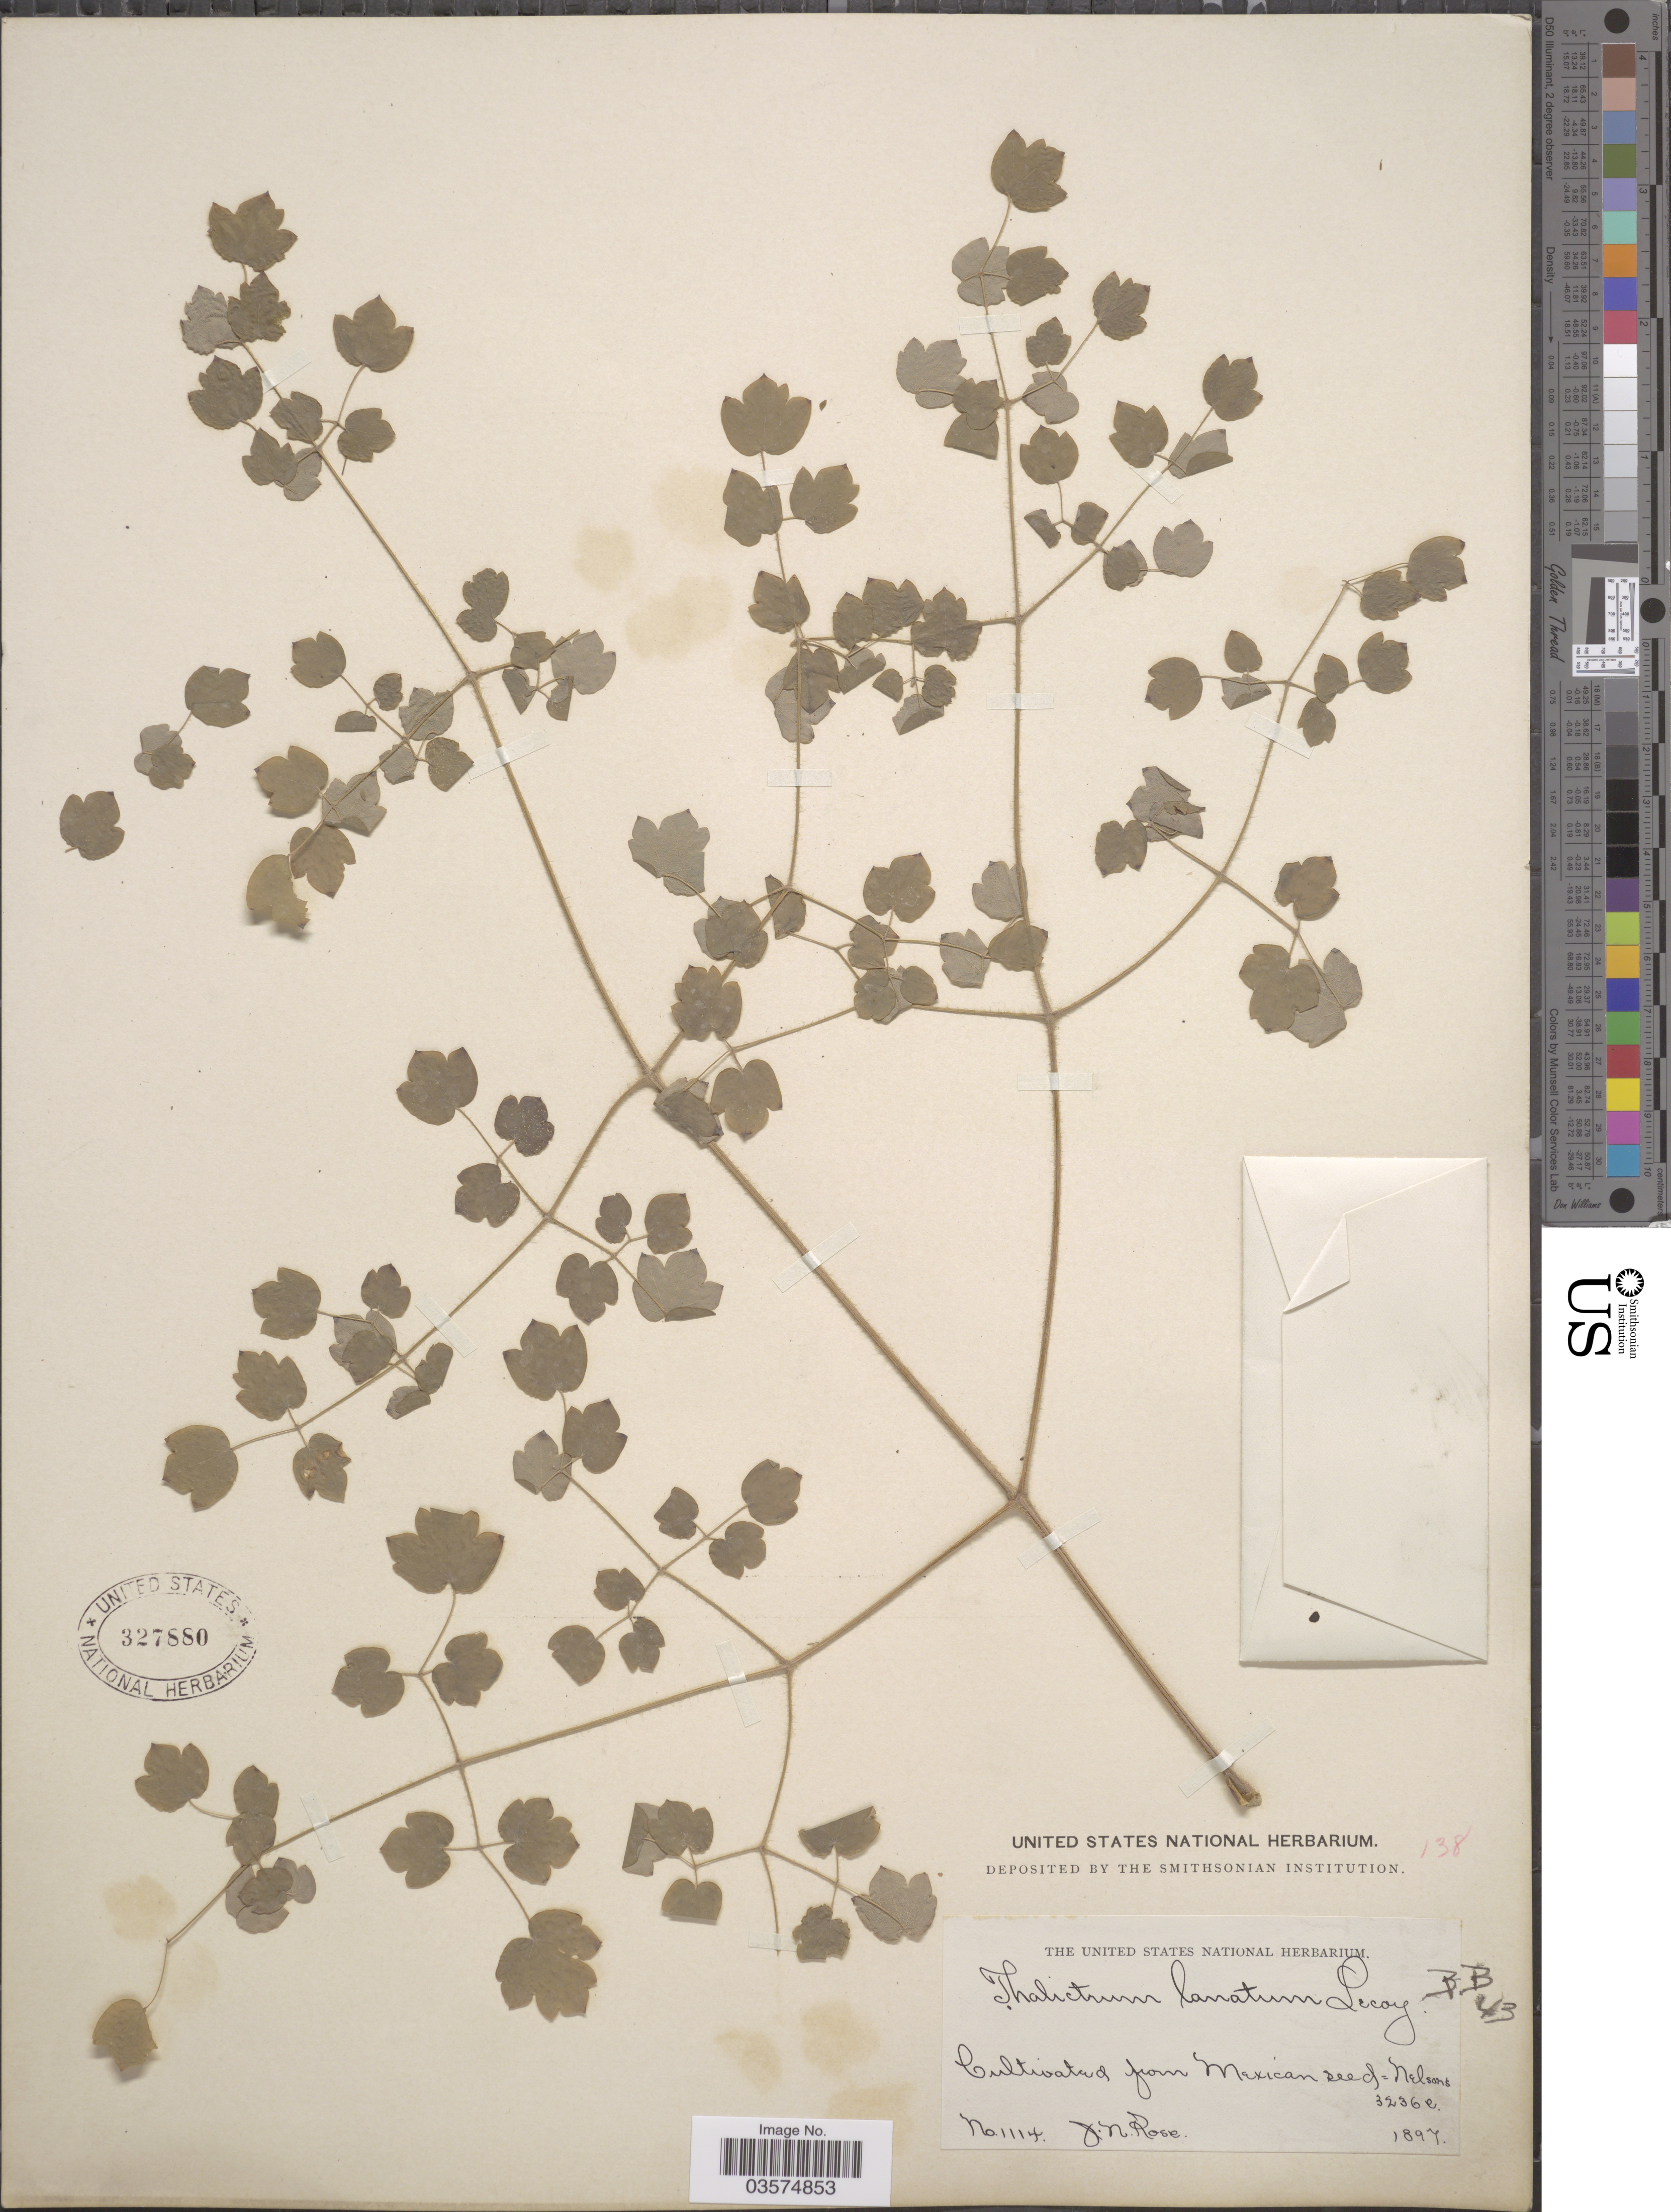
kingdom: Plantae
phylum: Tracheophyta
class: Magnoliopsida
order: Ranunculales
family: Ranunculaceae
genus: Thalictrum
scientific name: Thalictrum lanatum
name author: Lecoy.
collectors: J. N. Rose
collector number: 1114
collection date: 1897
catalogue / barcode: US 327880